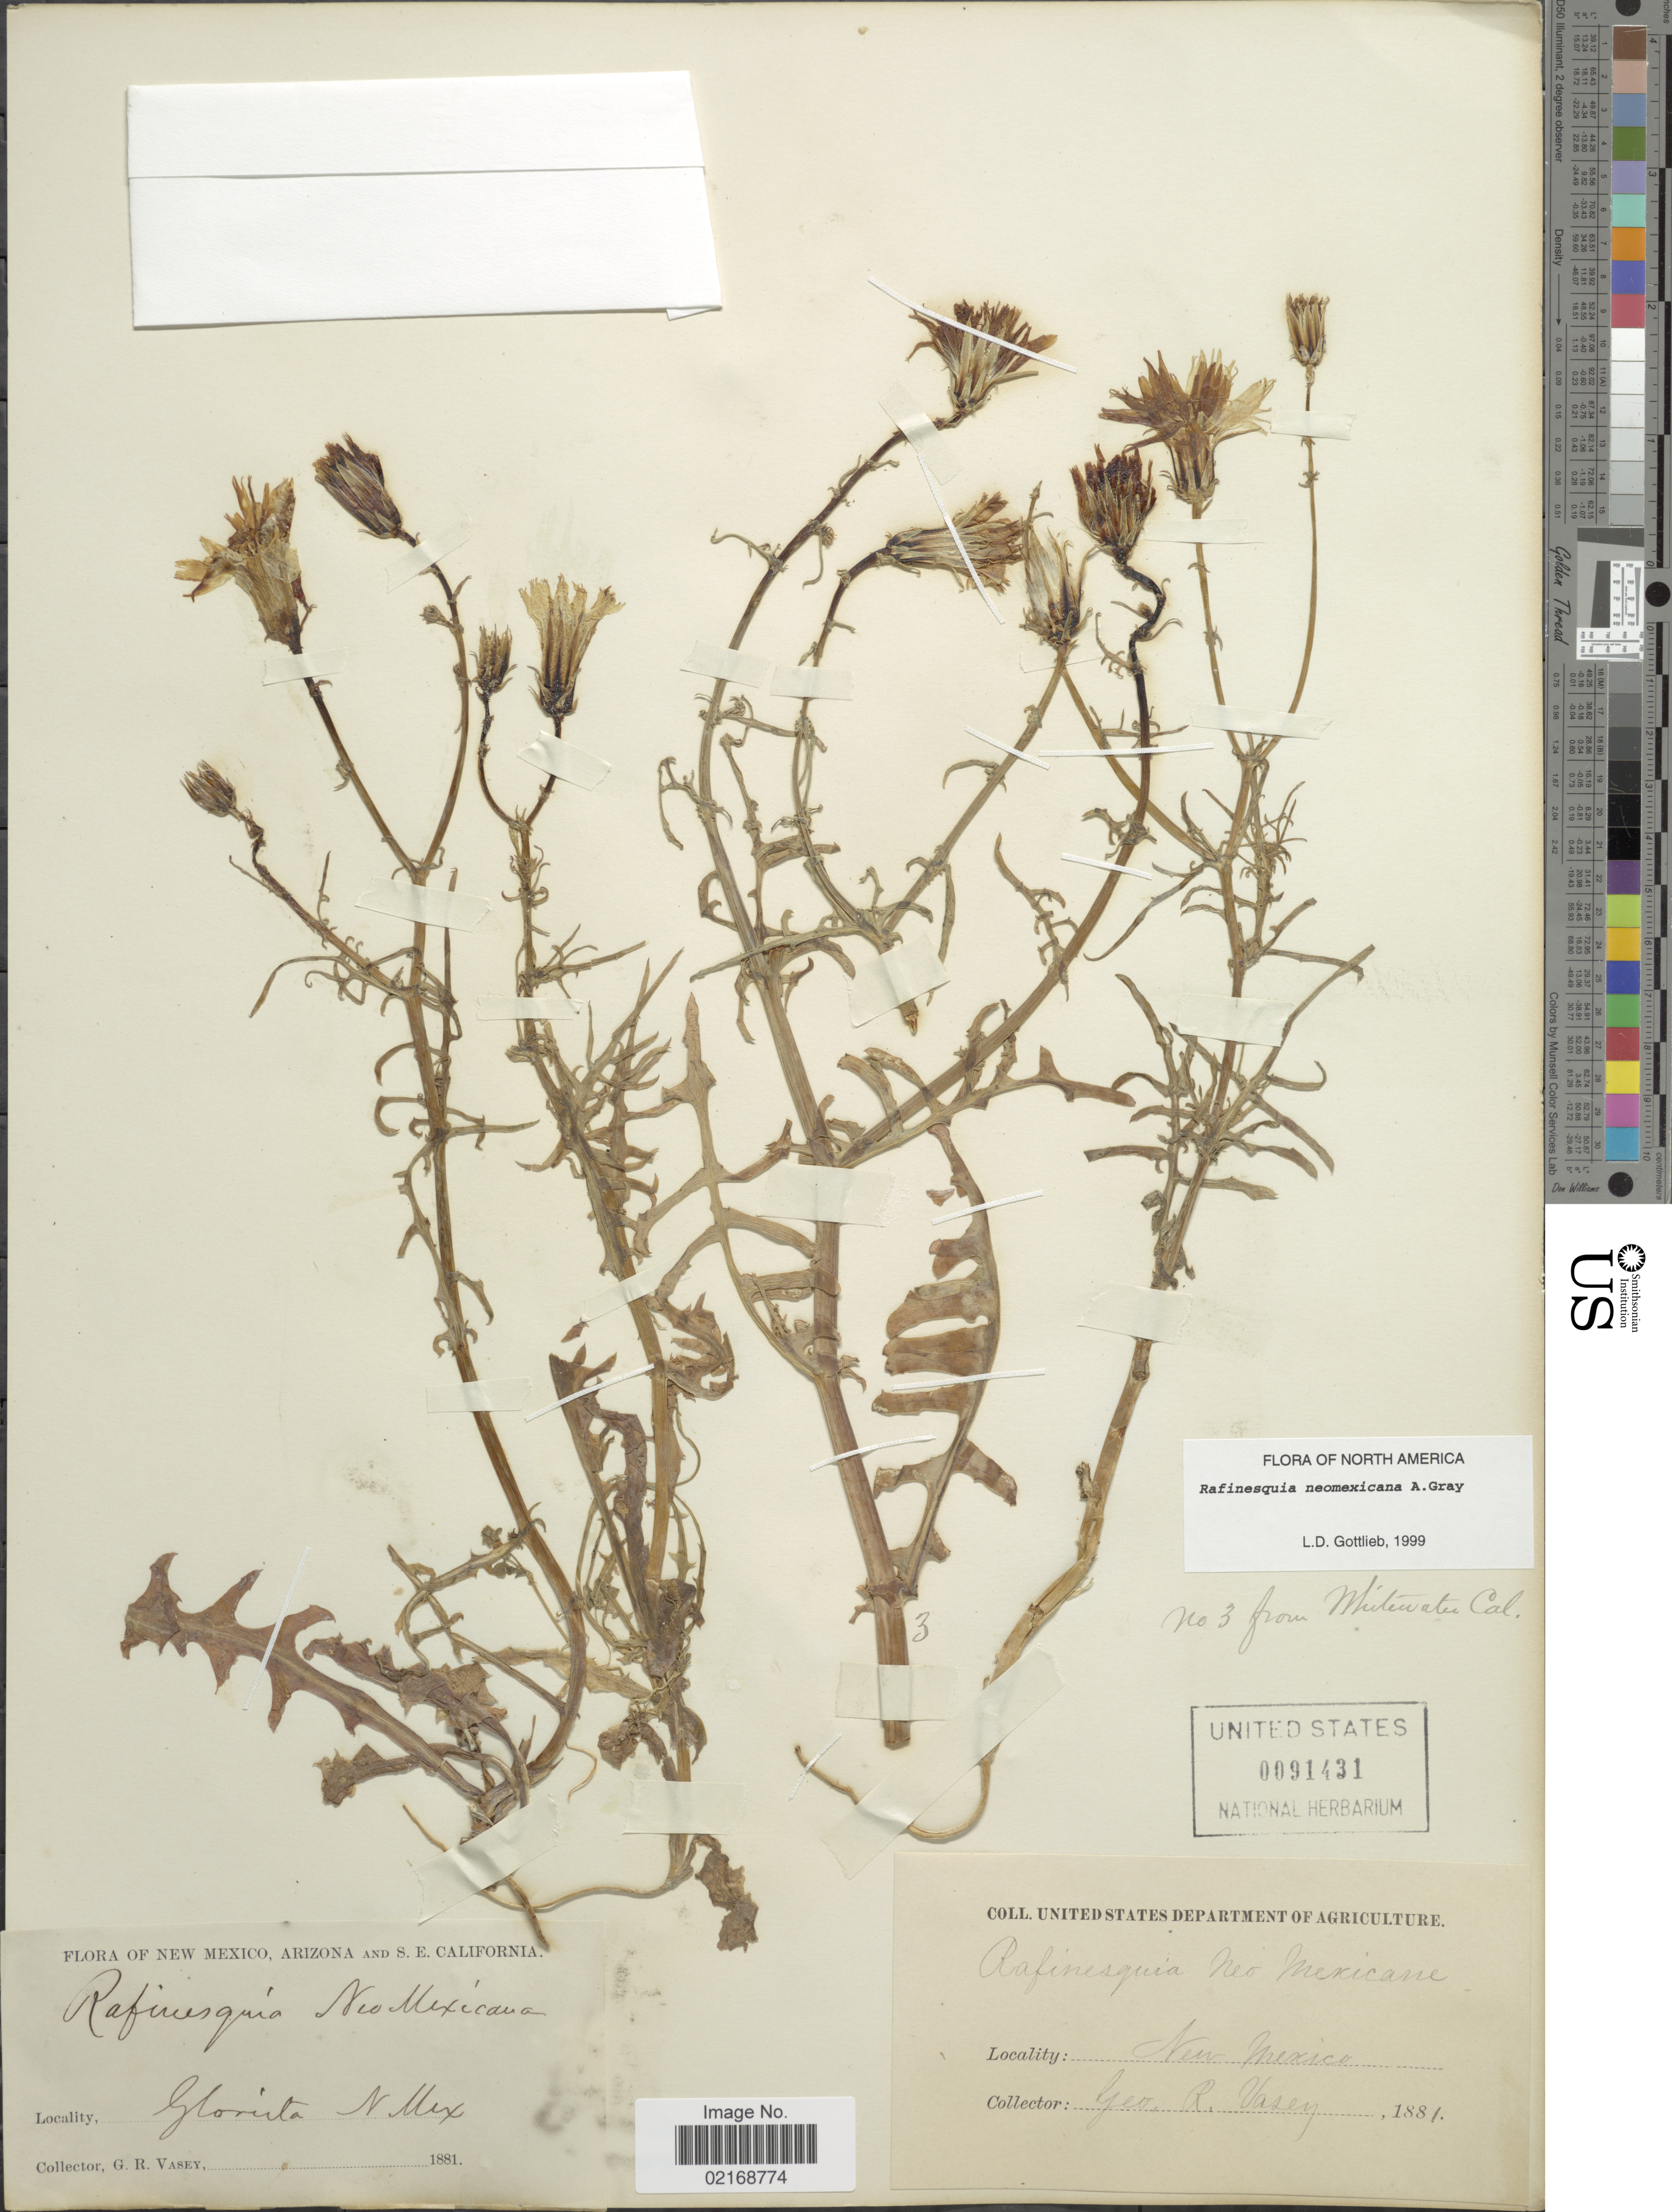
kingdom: Plantae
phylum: Tracheophyta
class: Magnoliopsida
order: Asterales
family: Asteraceae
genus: Rafinesquia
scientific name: Rafinesquia neomexicana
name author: A. Gray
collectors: G. R. Vasey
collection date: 1881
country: United States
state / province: New Mexico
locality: Glorieta, N. Mex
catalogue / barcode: US 91431